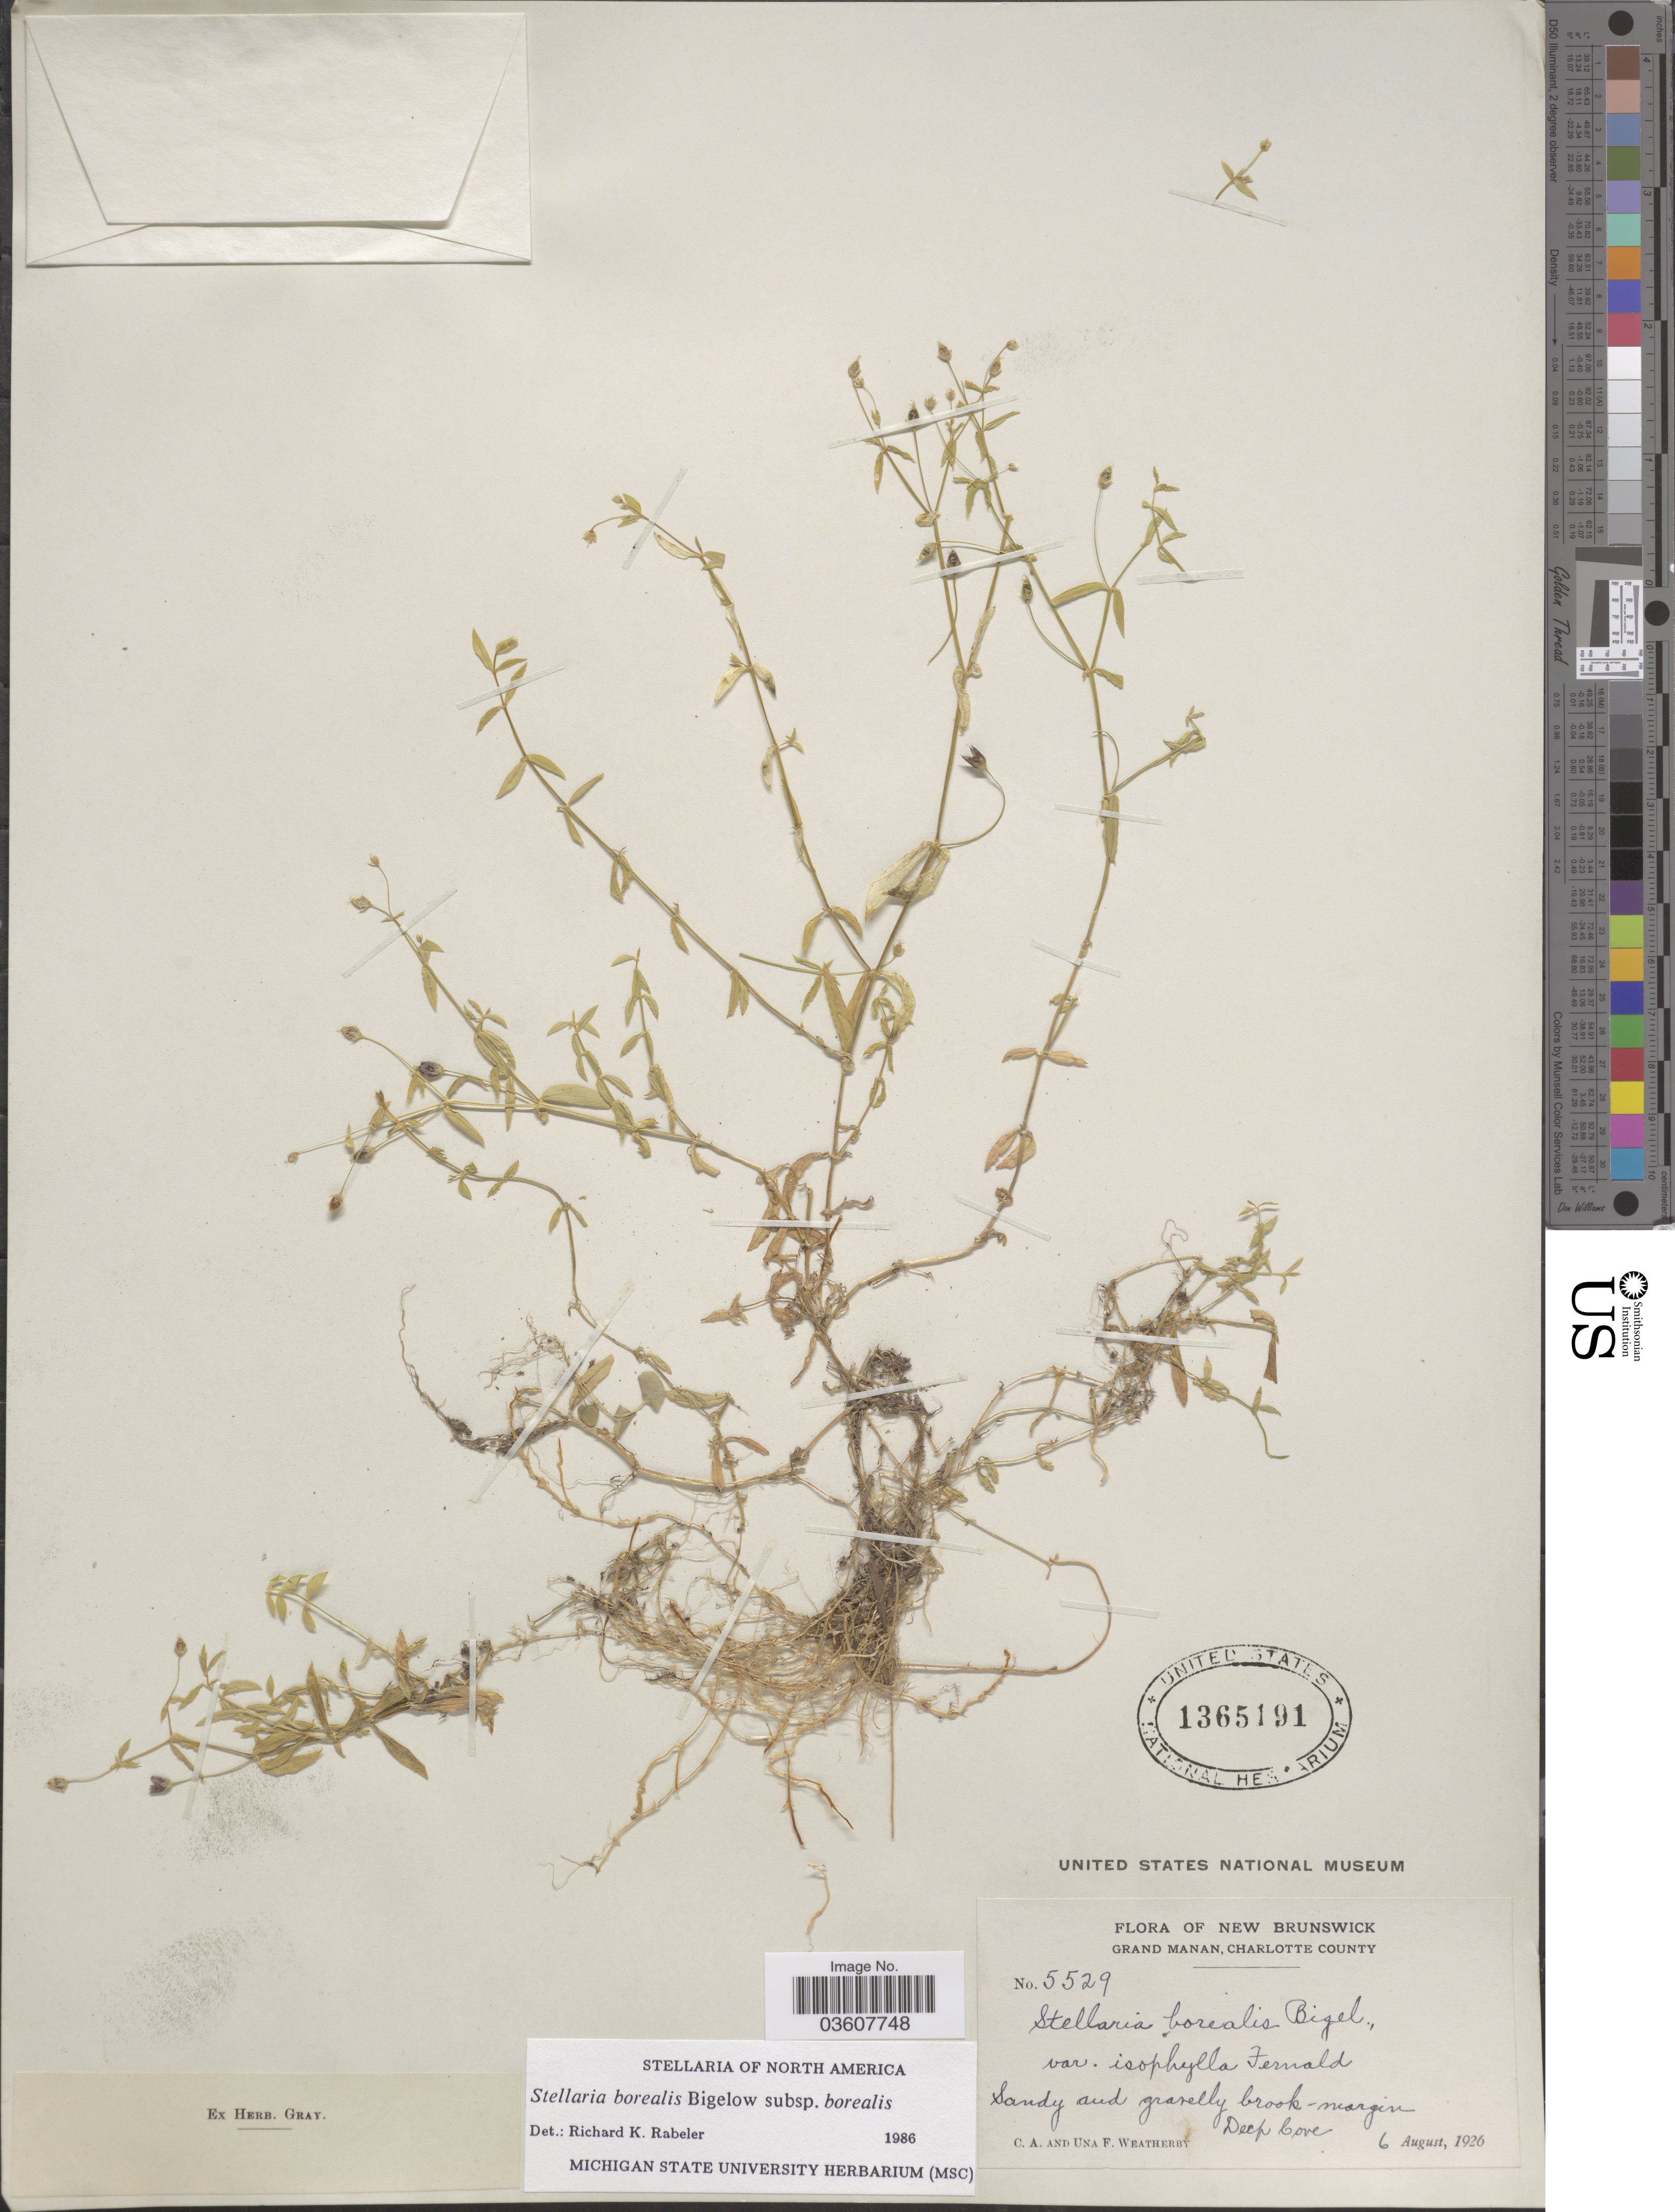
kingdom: Plantae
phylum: Tracheophyta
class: Magnoliopsida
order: Caryophyllales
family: Caryophyllaceae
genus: Stellaria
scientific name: Stellaria borealis subsp. borealis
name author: Bigelow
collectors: C. A. Weatherby & U. Weatherby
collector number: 5529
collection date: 1926-08-06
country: Canada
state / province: New Brunswick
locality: Grand Manan, Charlotte County. Sandy and gravelly brook-margin Deep Cove.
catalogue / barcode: US 1365191